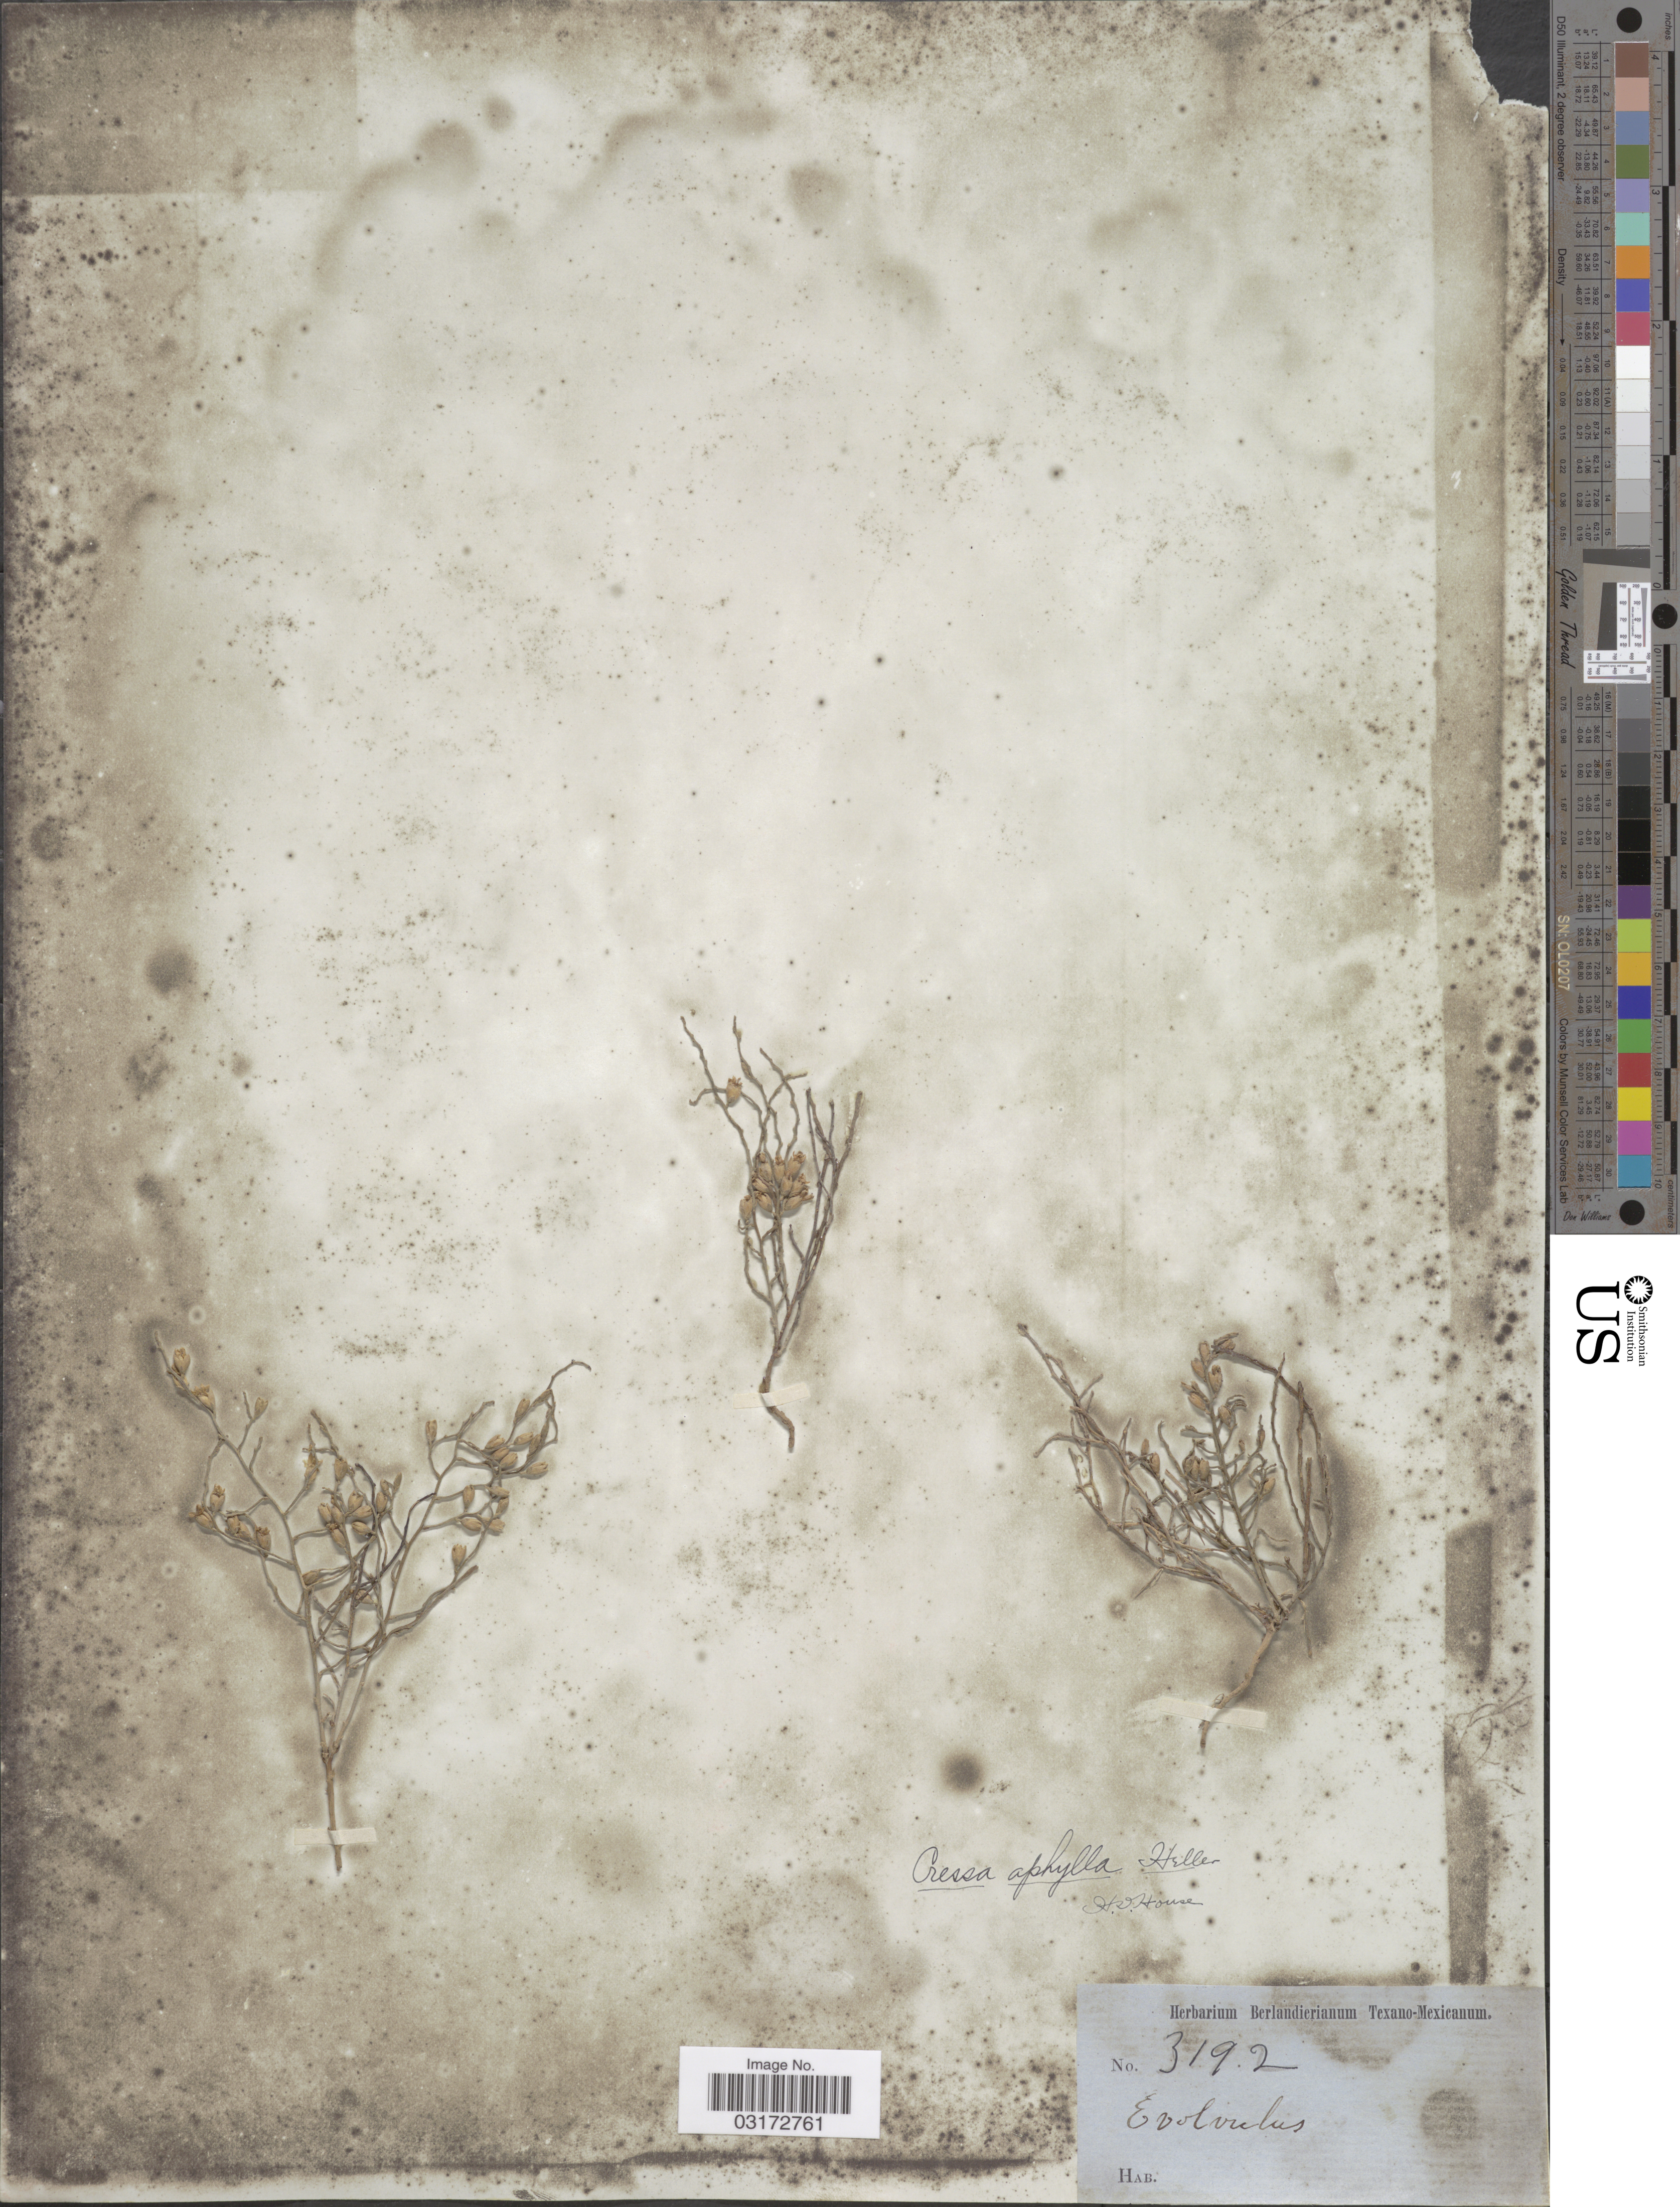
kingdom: Plantae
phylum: Tracheophyta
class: Magnoliopsida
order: Solanales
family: Convolvulaceae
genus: Cressa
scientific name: Cressa nudicaulis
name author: Griseb.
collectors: ex Herb. Berlandierianum Texano-Mexicanum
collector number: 3192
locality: Texano-Mexicanum.